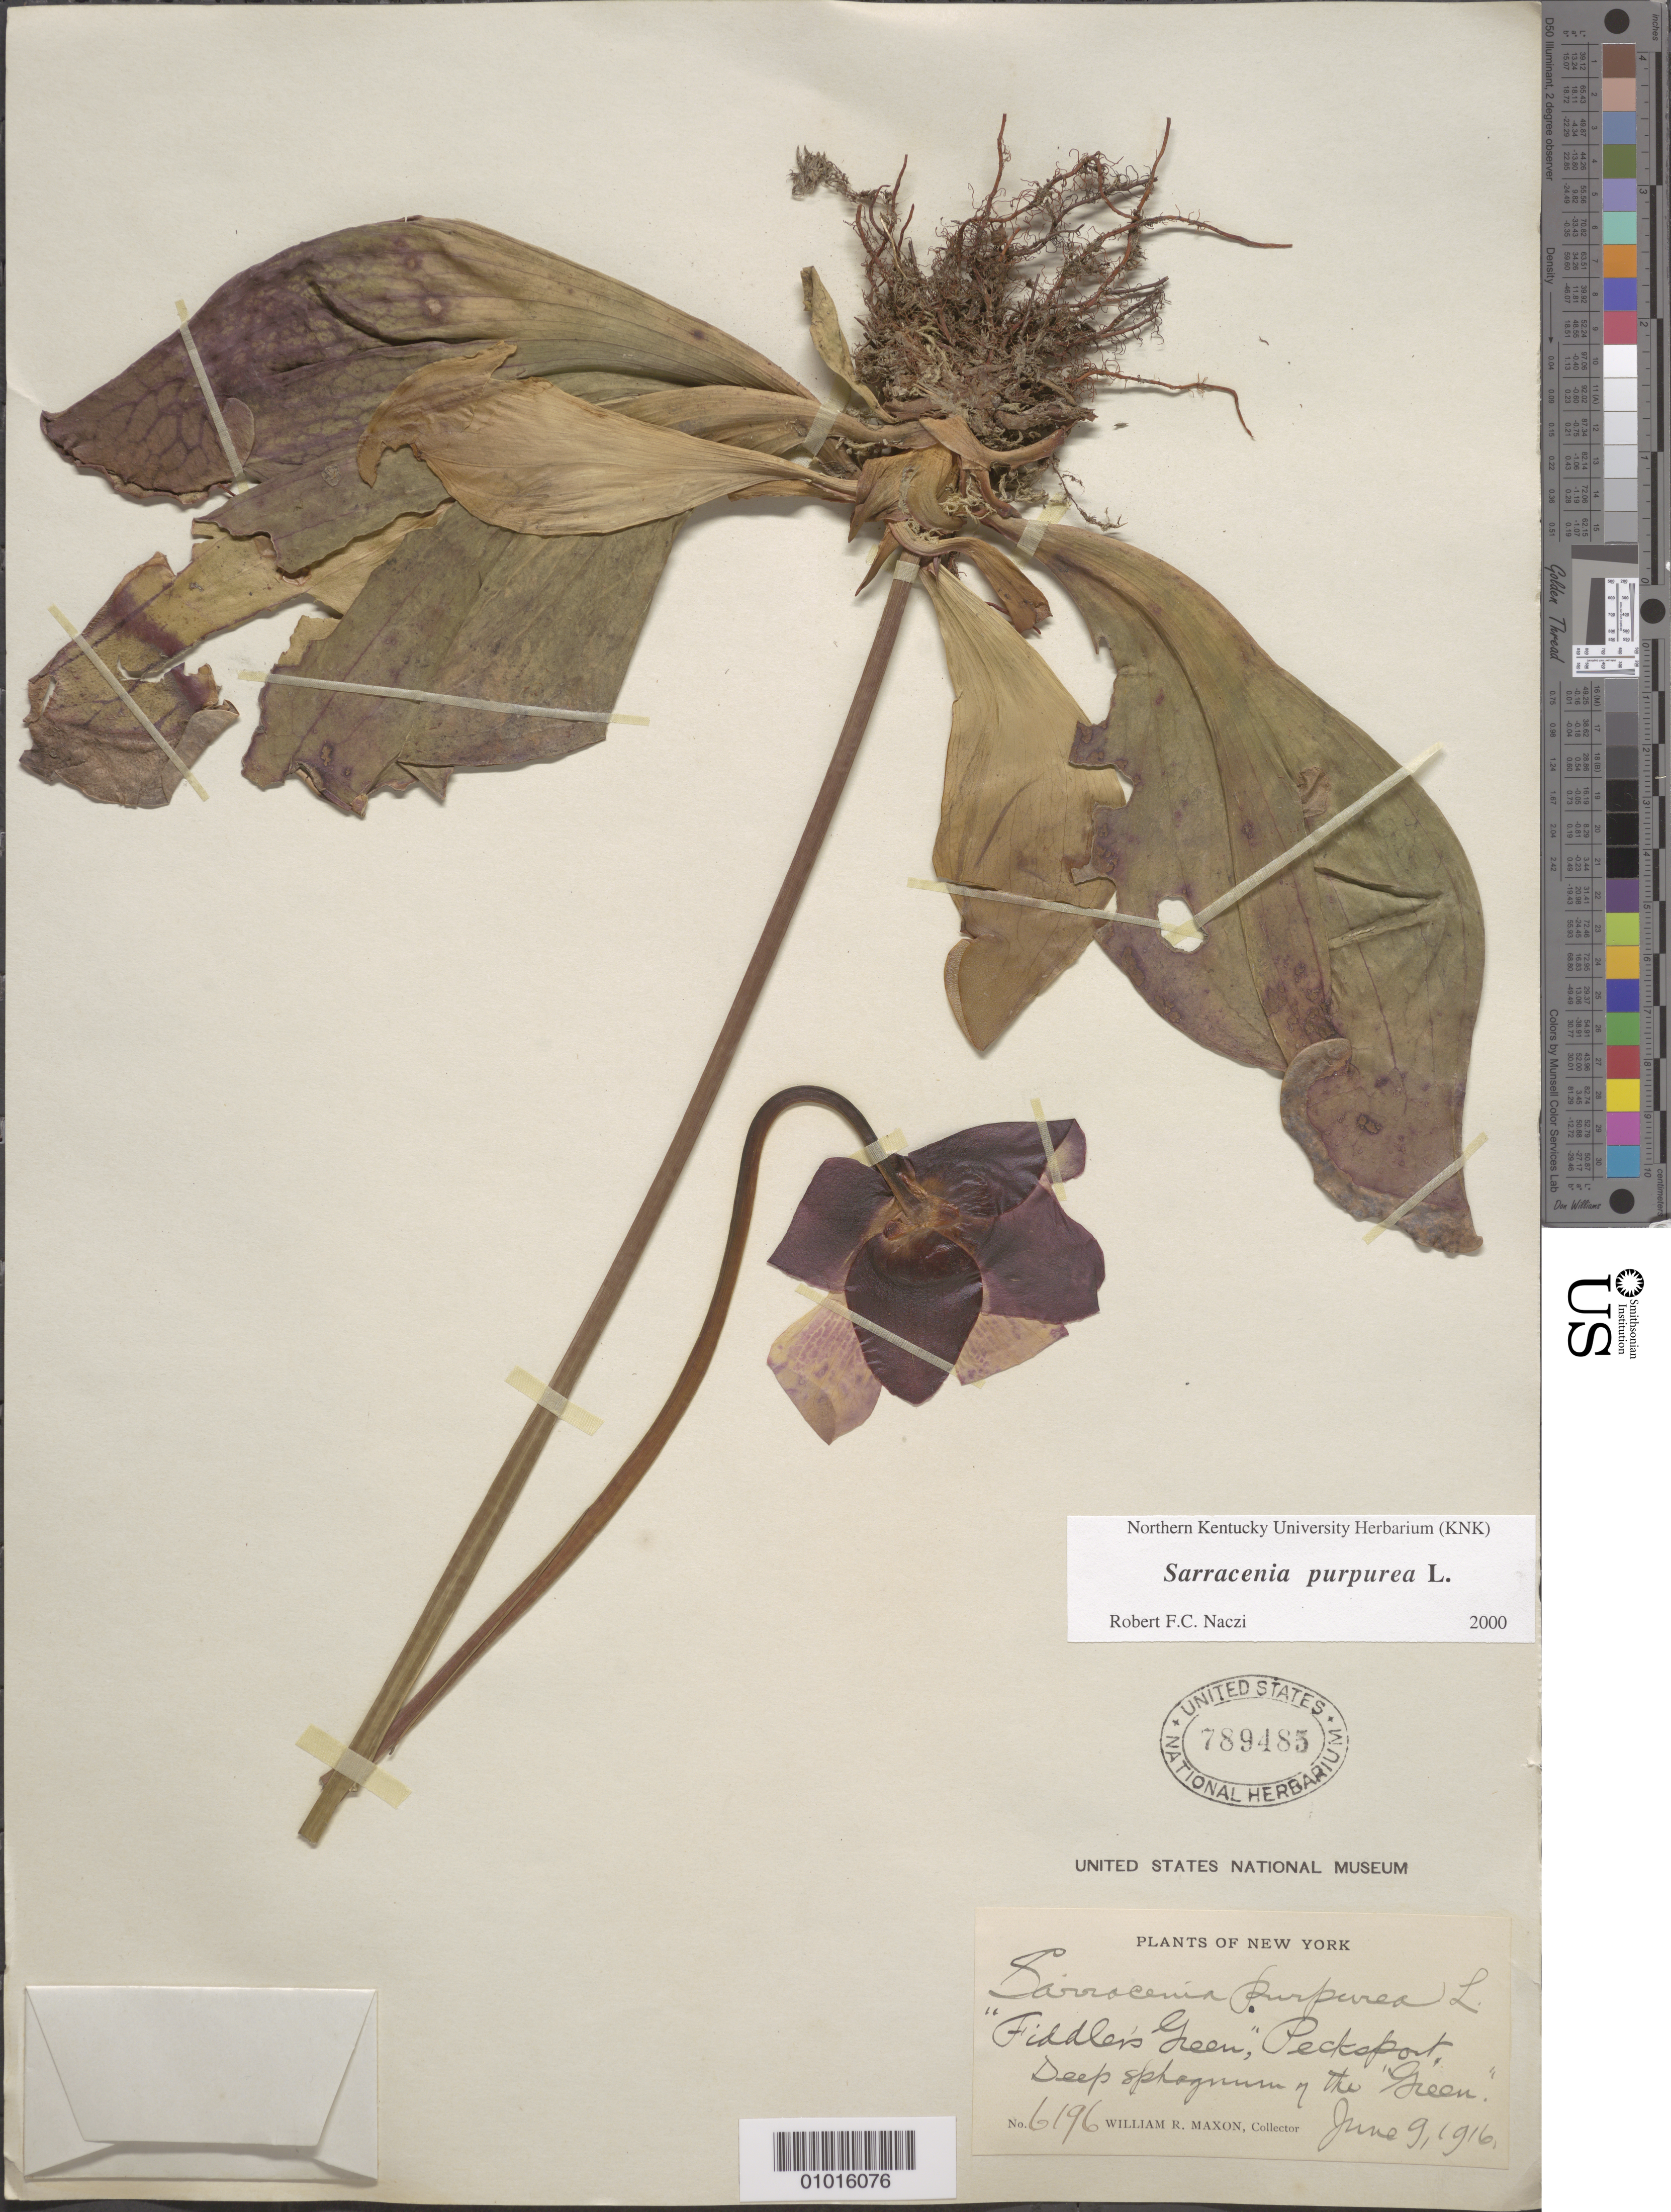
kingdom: Plantae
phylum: Tracheophyta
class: Magnoliopsida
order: Ericales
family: Sarraceniaceae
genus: Sarracenia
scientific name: Sarracenia purpurea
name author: L.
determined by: Naczi, R. F. C.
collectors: W. R. Maxon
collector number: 6196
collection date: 1916-06-09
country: United States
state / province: New York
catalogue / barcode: US 789483